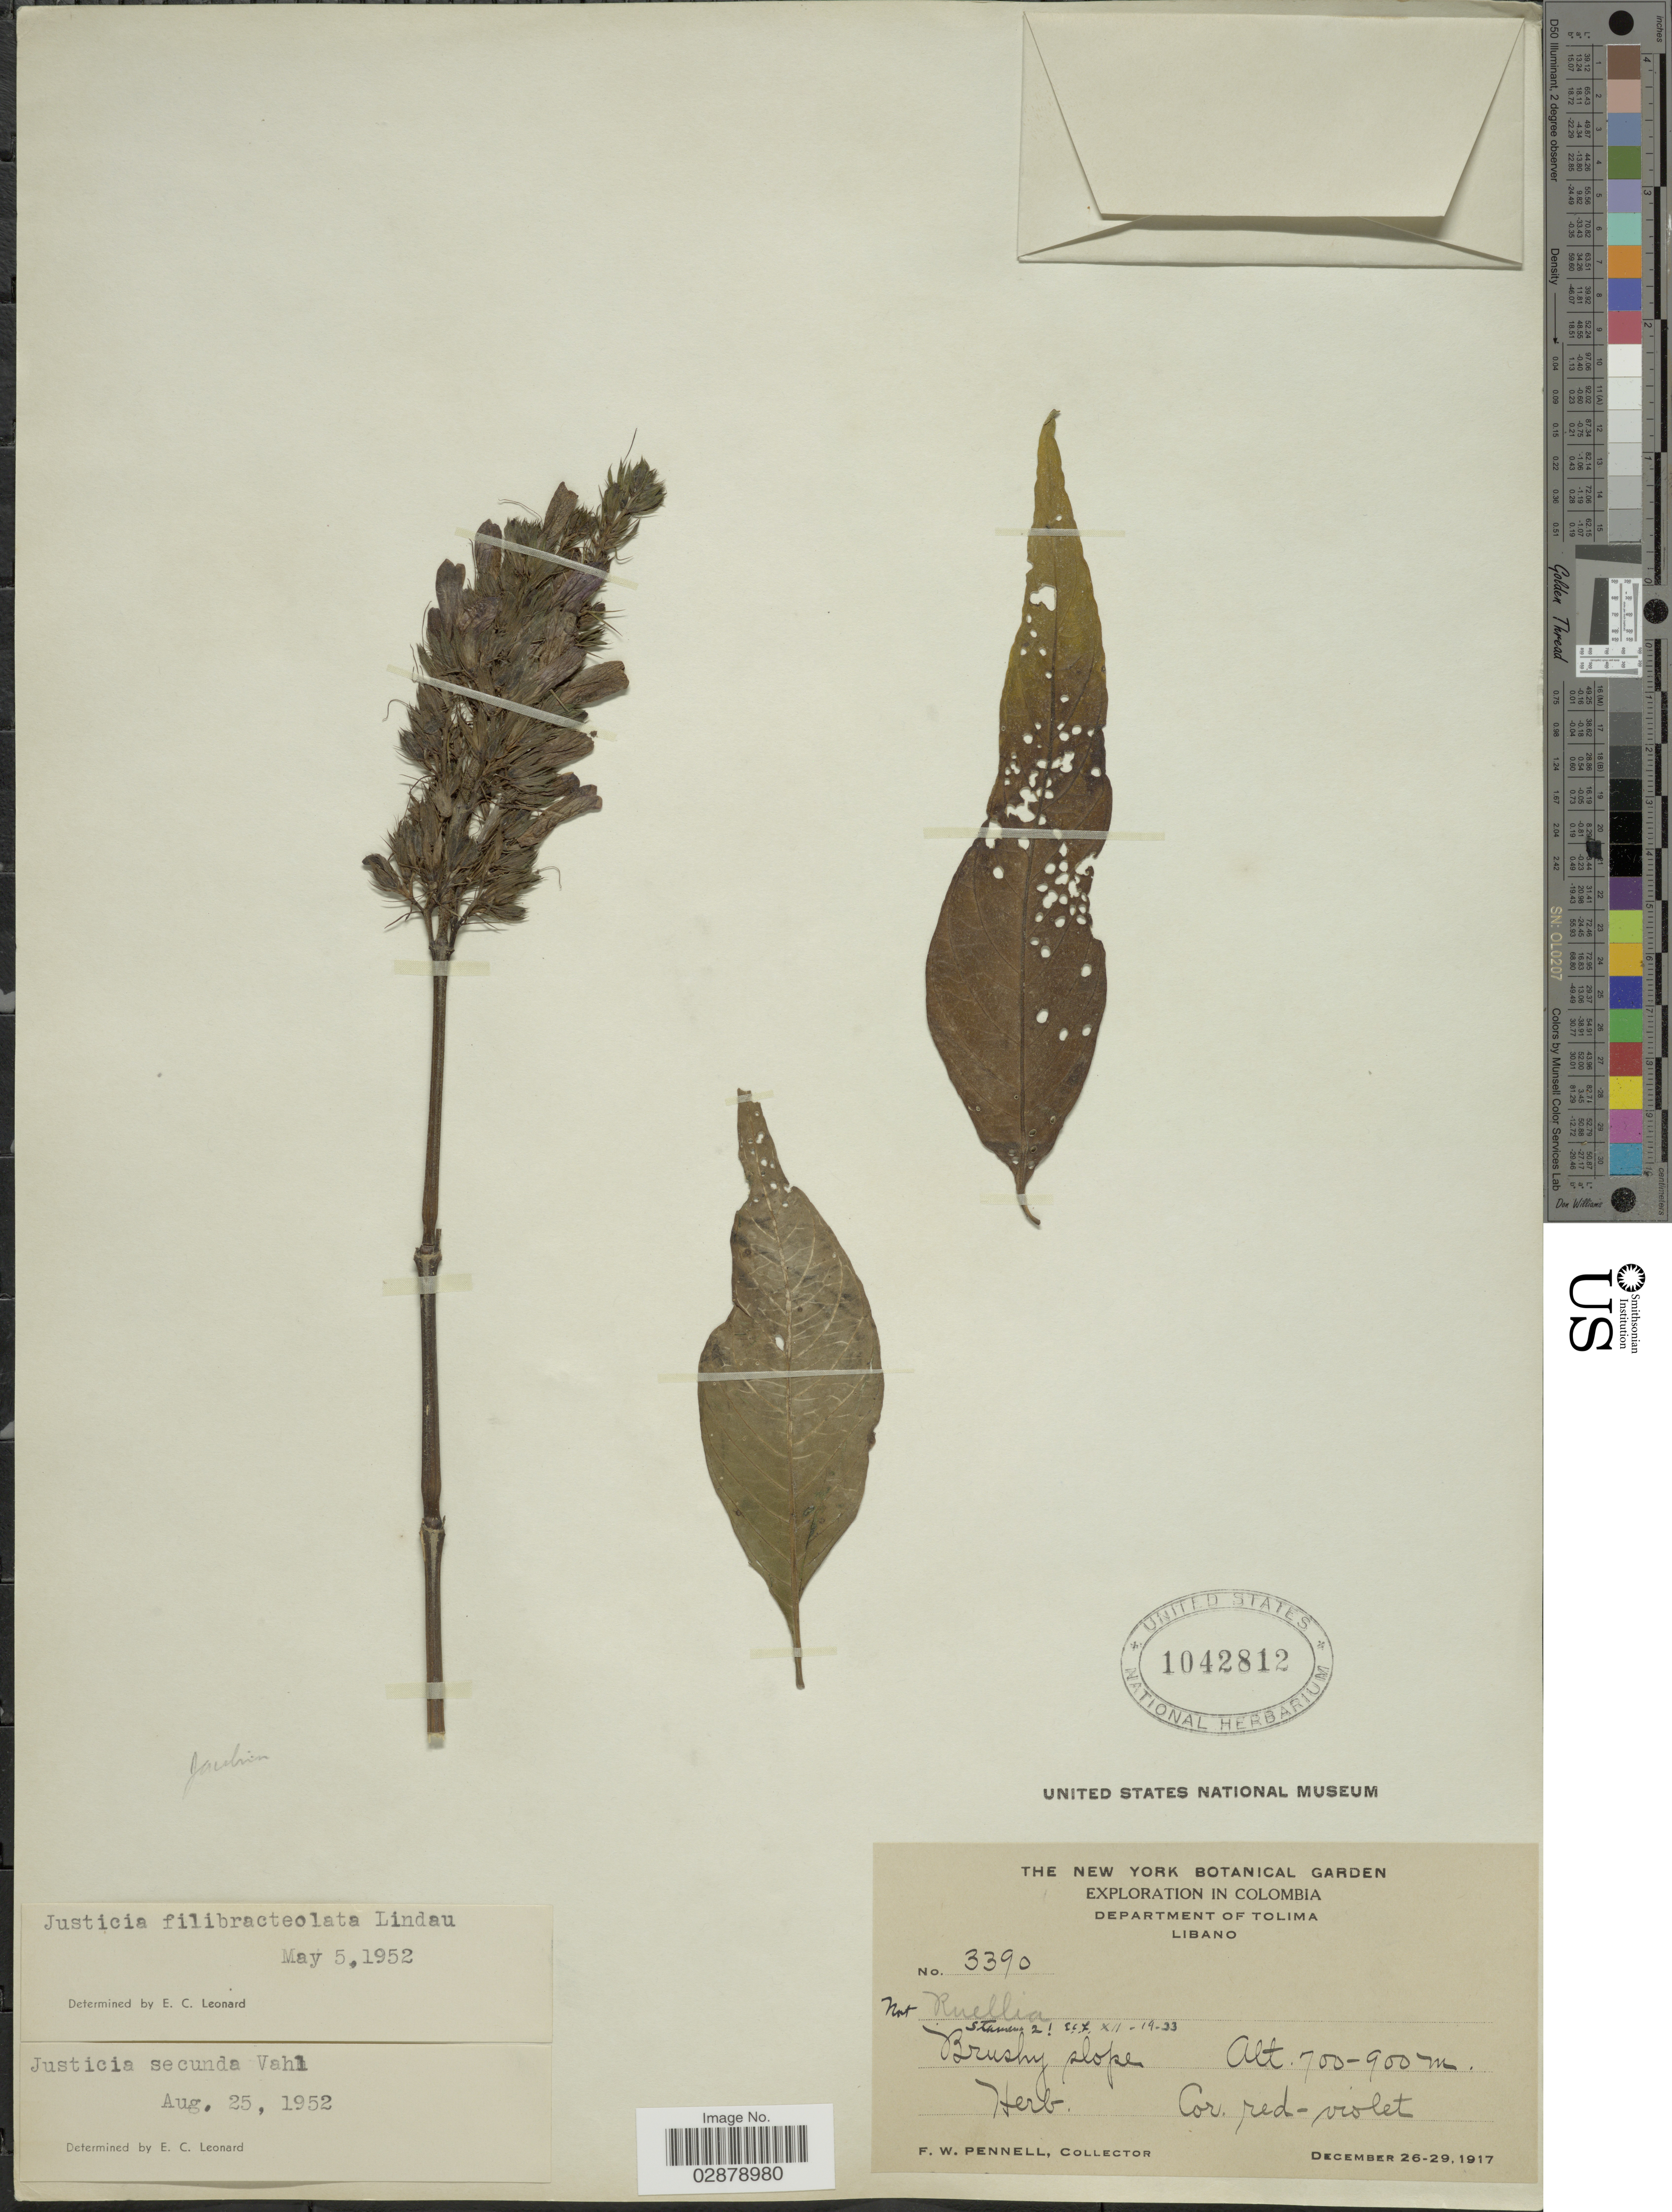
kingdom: Plantae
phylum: Tracheophyta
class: Magnoliopsida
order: Lamiales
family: Acanthaceae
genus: Justicia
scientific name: Justicia filibracteolata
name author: Lindau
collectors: F. W. Pennell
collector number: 3390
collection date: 1917-12-26/1917-12-29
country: Colombia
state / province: Tolima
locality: Department of Tolima. Libano.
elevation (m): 700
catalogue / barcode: US 1042812